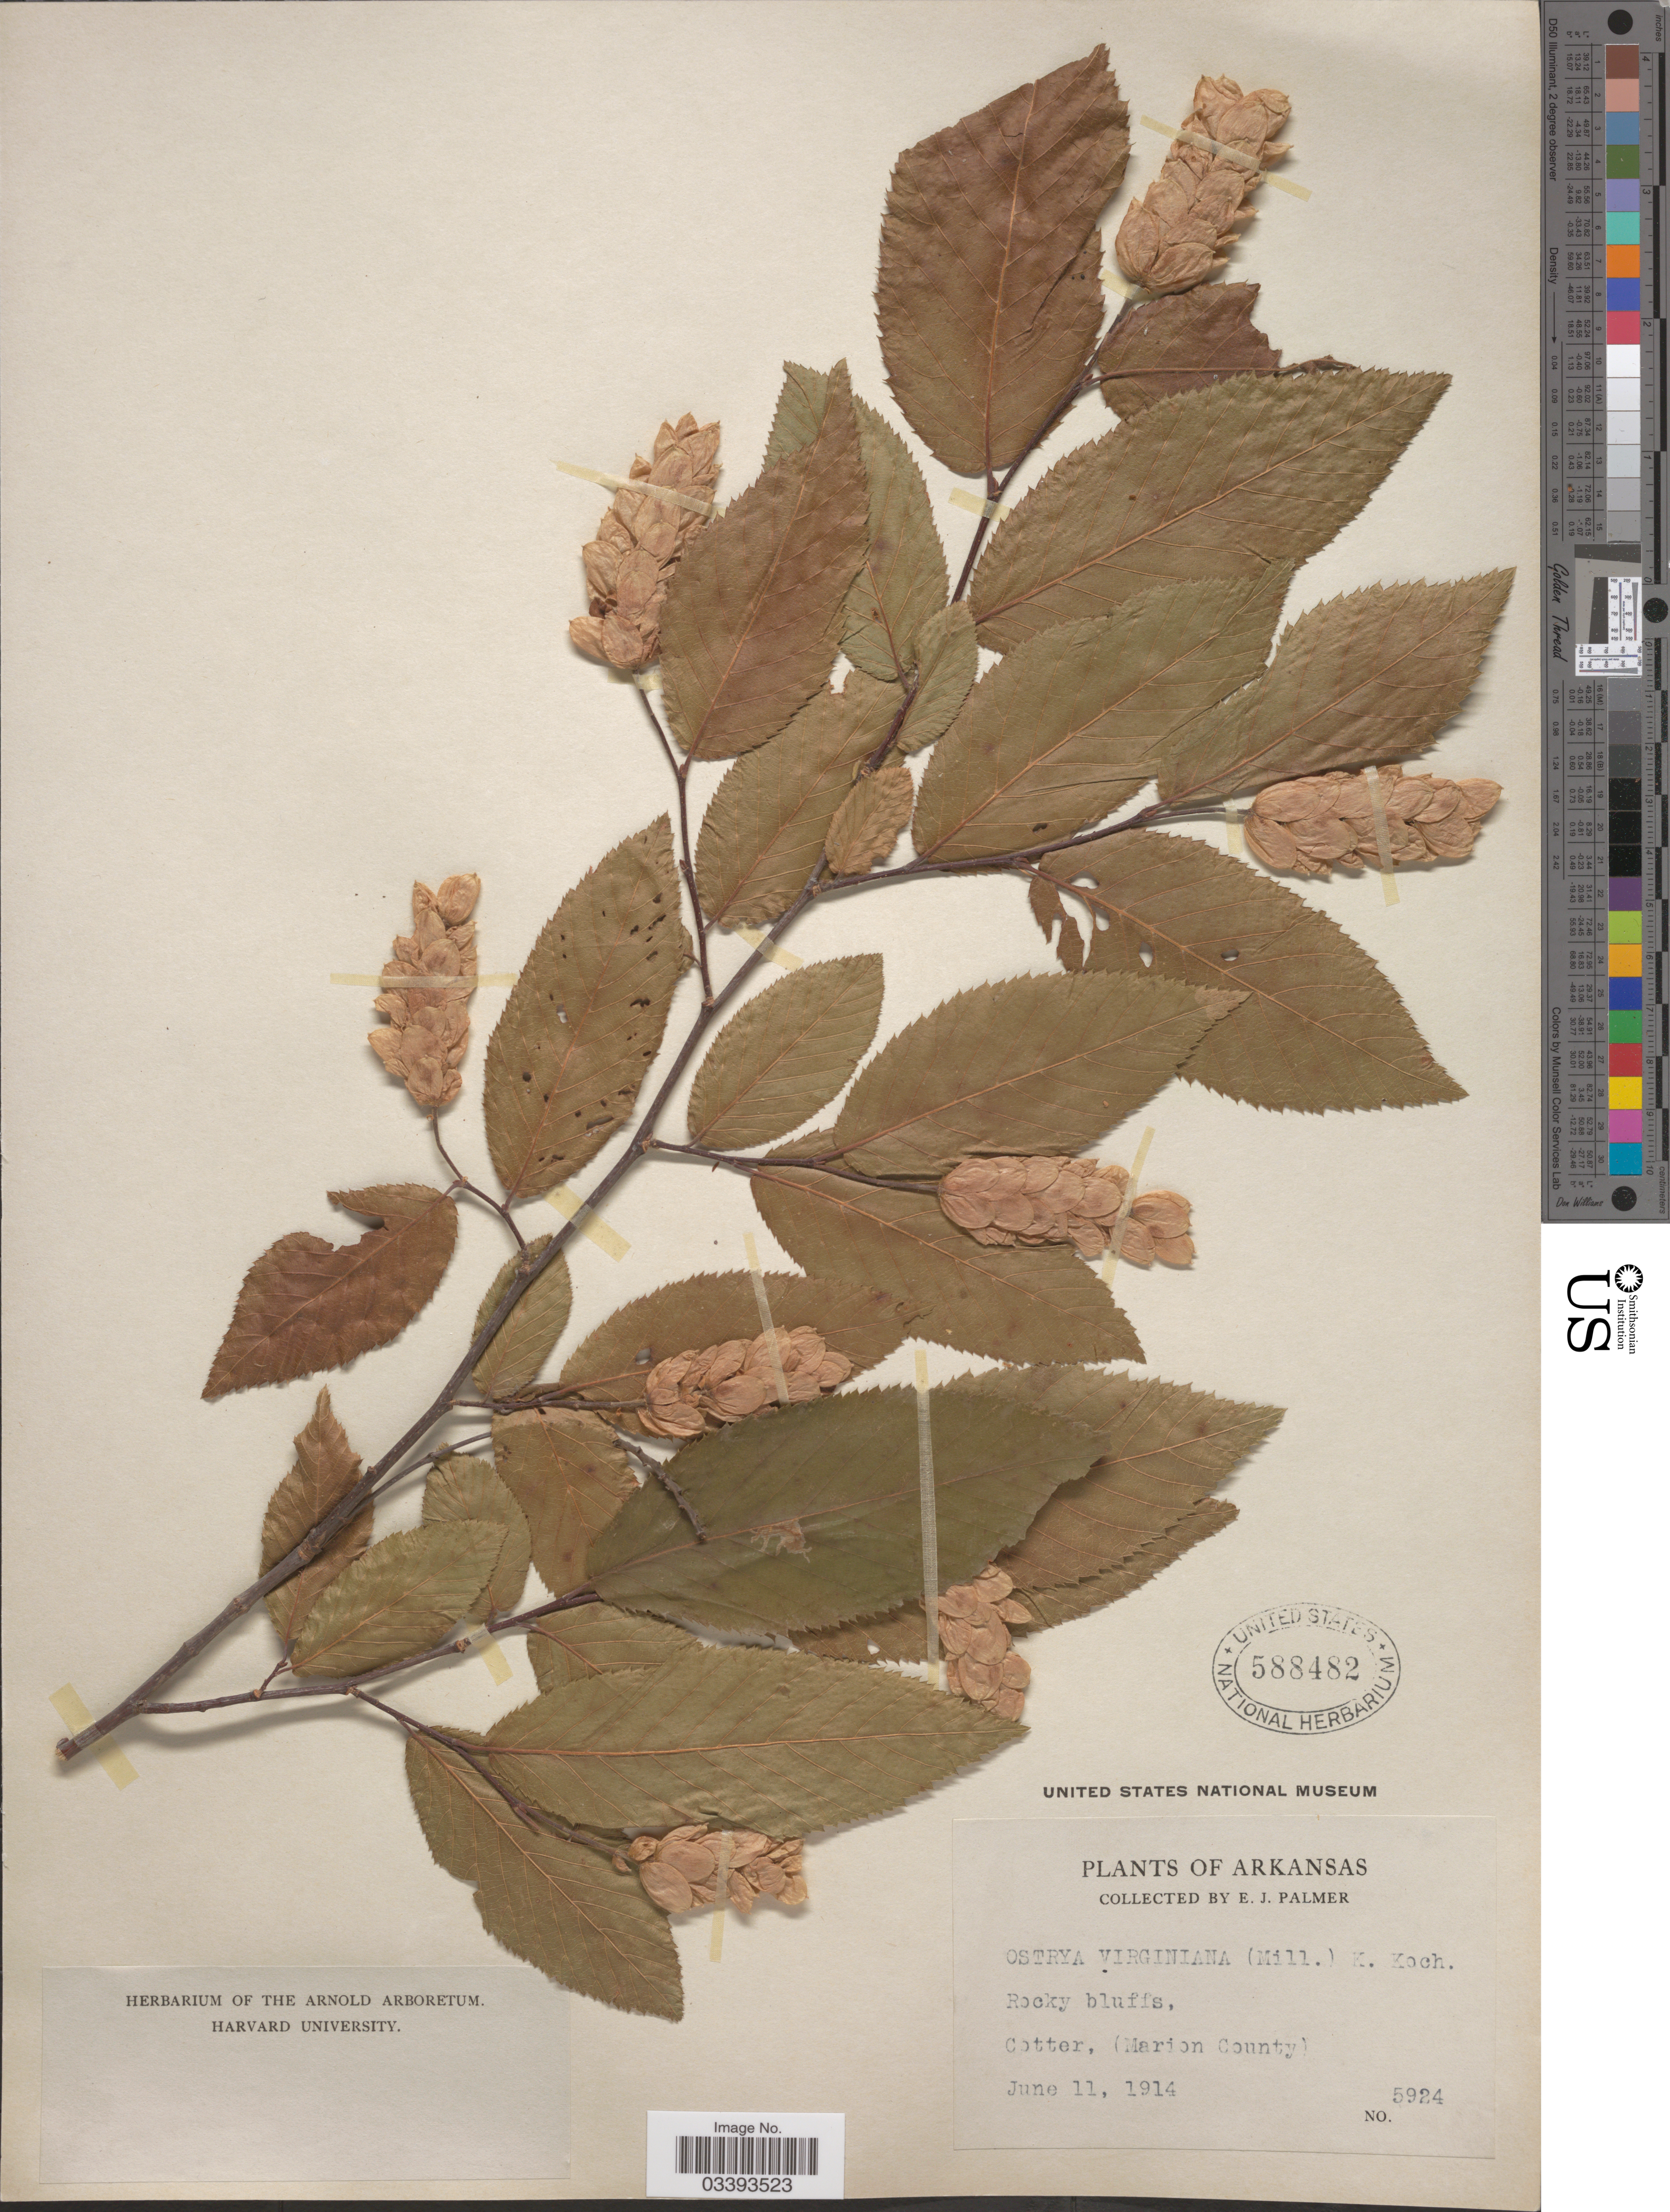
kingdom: Plantae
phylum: Tracheophyta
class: Magnoliopsida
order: Fagales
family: Betulaceae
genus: Ostrya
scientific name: Ostrya virginiana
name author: (Mill.) K. Koch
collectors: E. J. Palmer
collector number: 5924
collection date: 1914-06-11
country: United States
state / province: Arkansas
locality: Cotter, (Marion County).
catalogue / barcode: US 588482